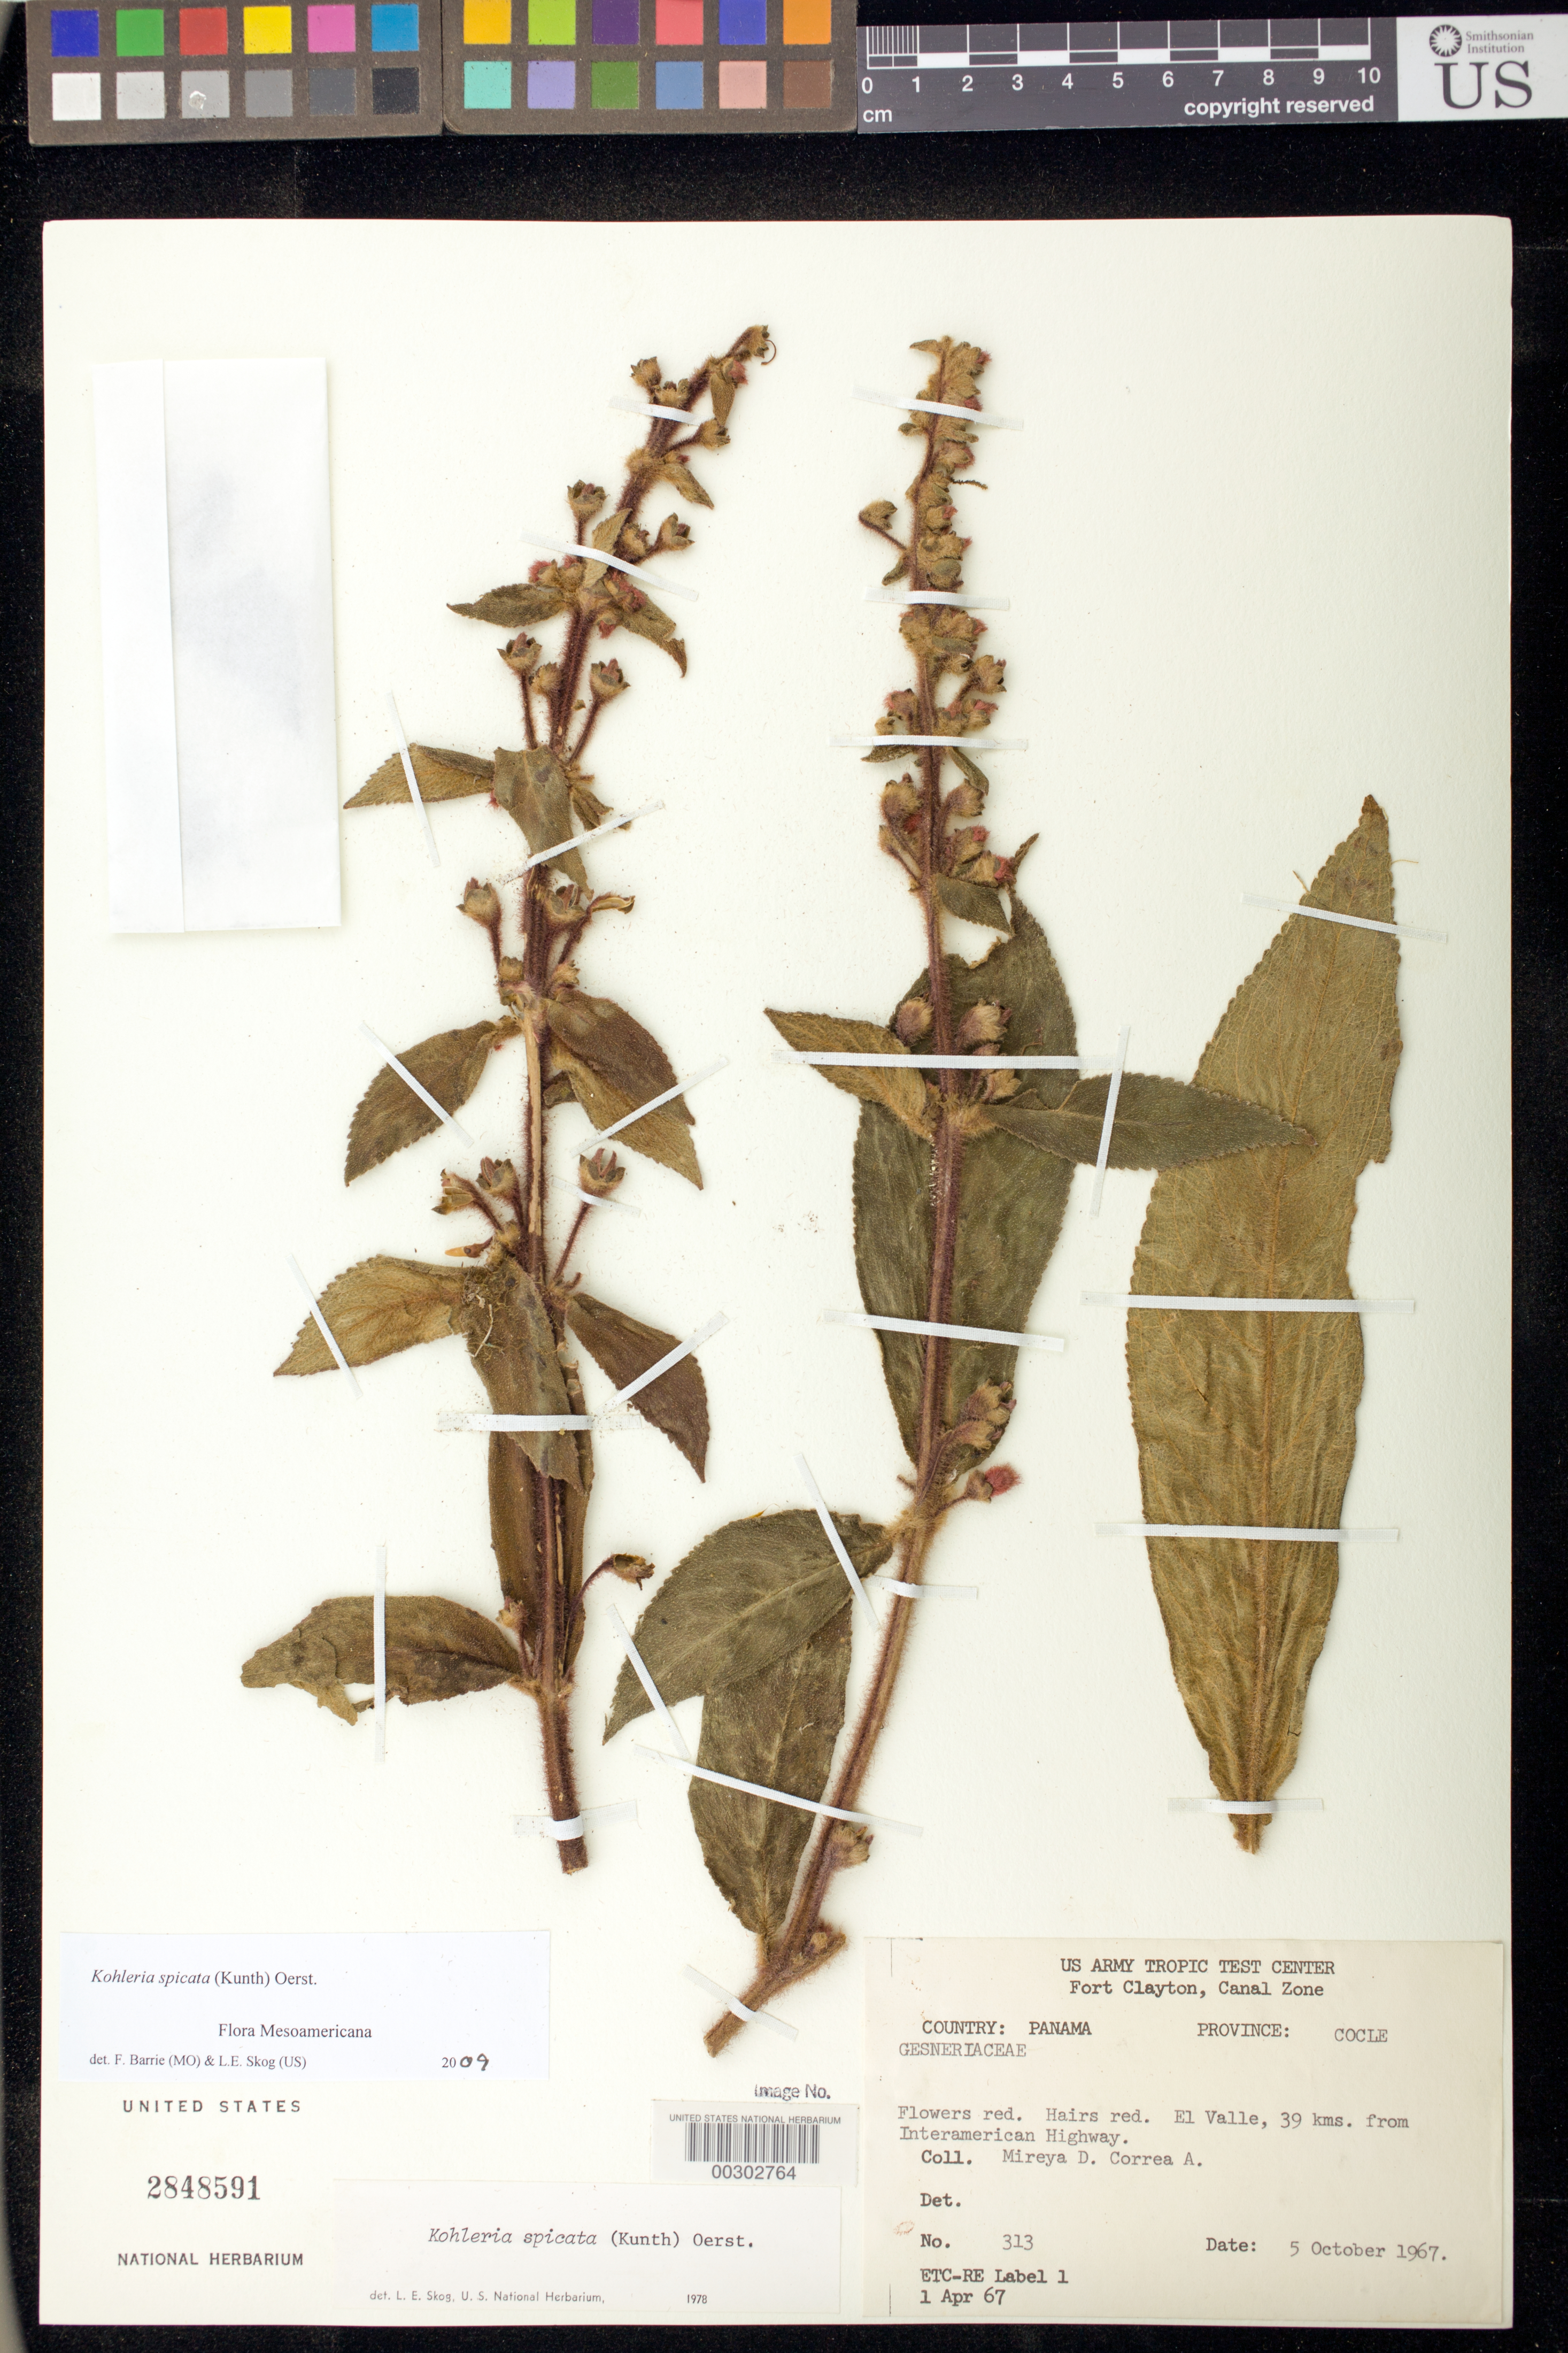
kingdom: Plantae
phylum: Tracheophyta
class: Magnoliopsida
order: Lamiales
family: Gesneriaceae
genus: Kohleria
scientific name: Kohleria spicata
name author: (Kunth) Oerst.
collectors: M. D. Corrêa-A.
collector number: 313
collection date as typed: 05 Oct 1967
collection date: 1967-10-05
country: Panama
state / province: Coclé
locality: El Valle, 39 km from Interamerican highway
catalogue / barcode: US 2848591